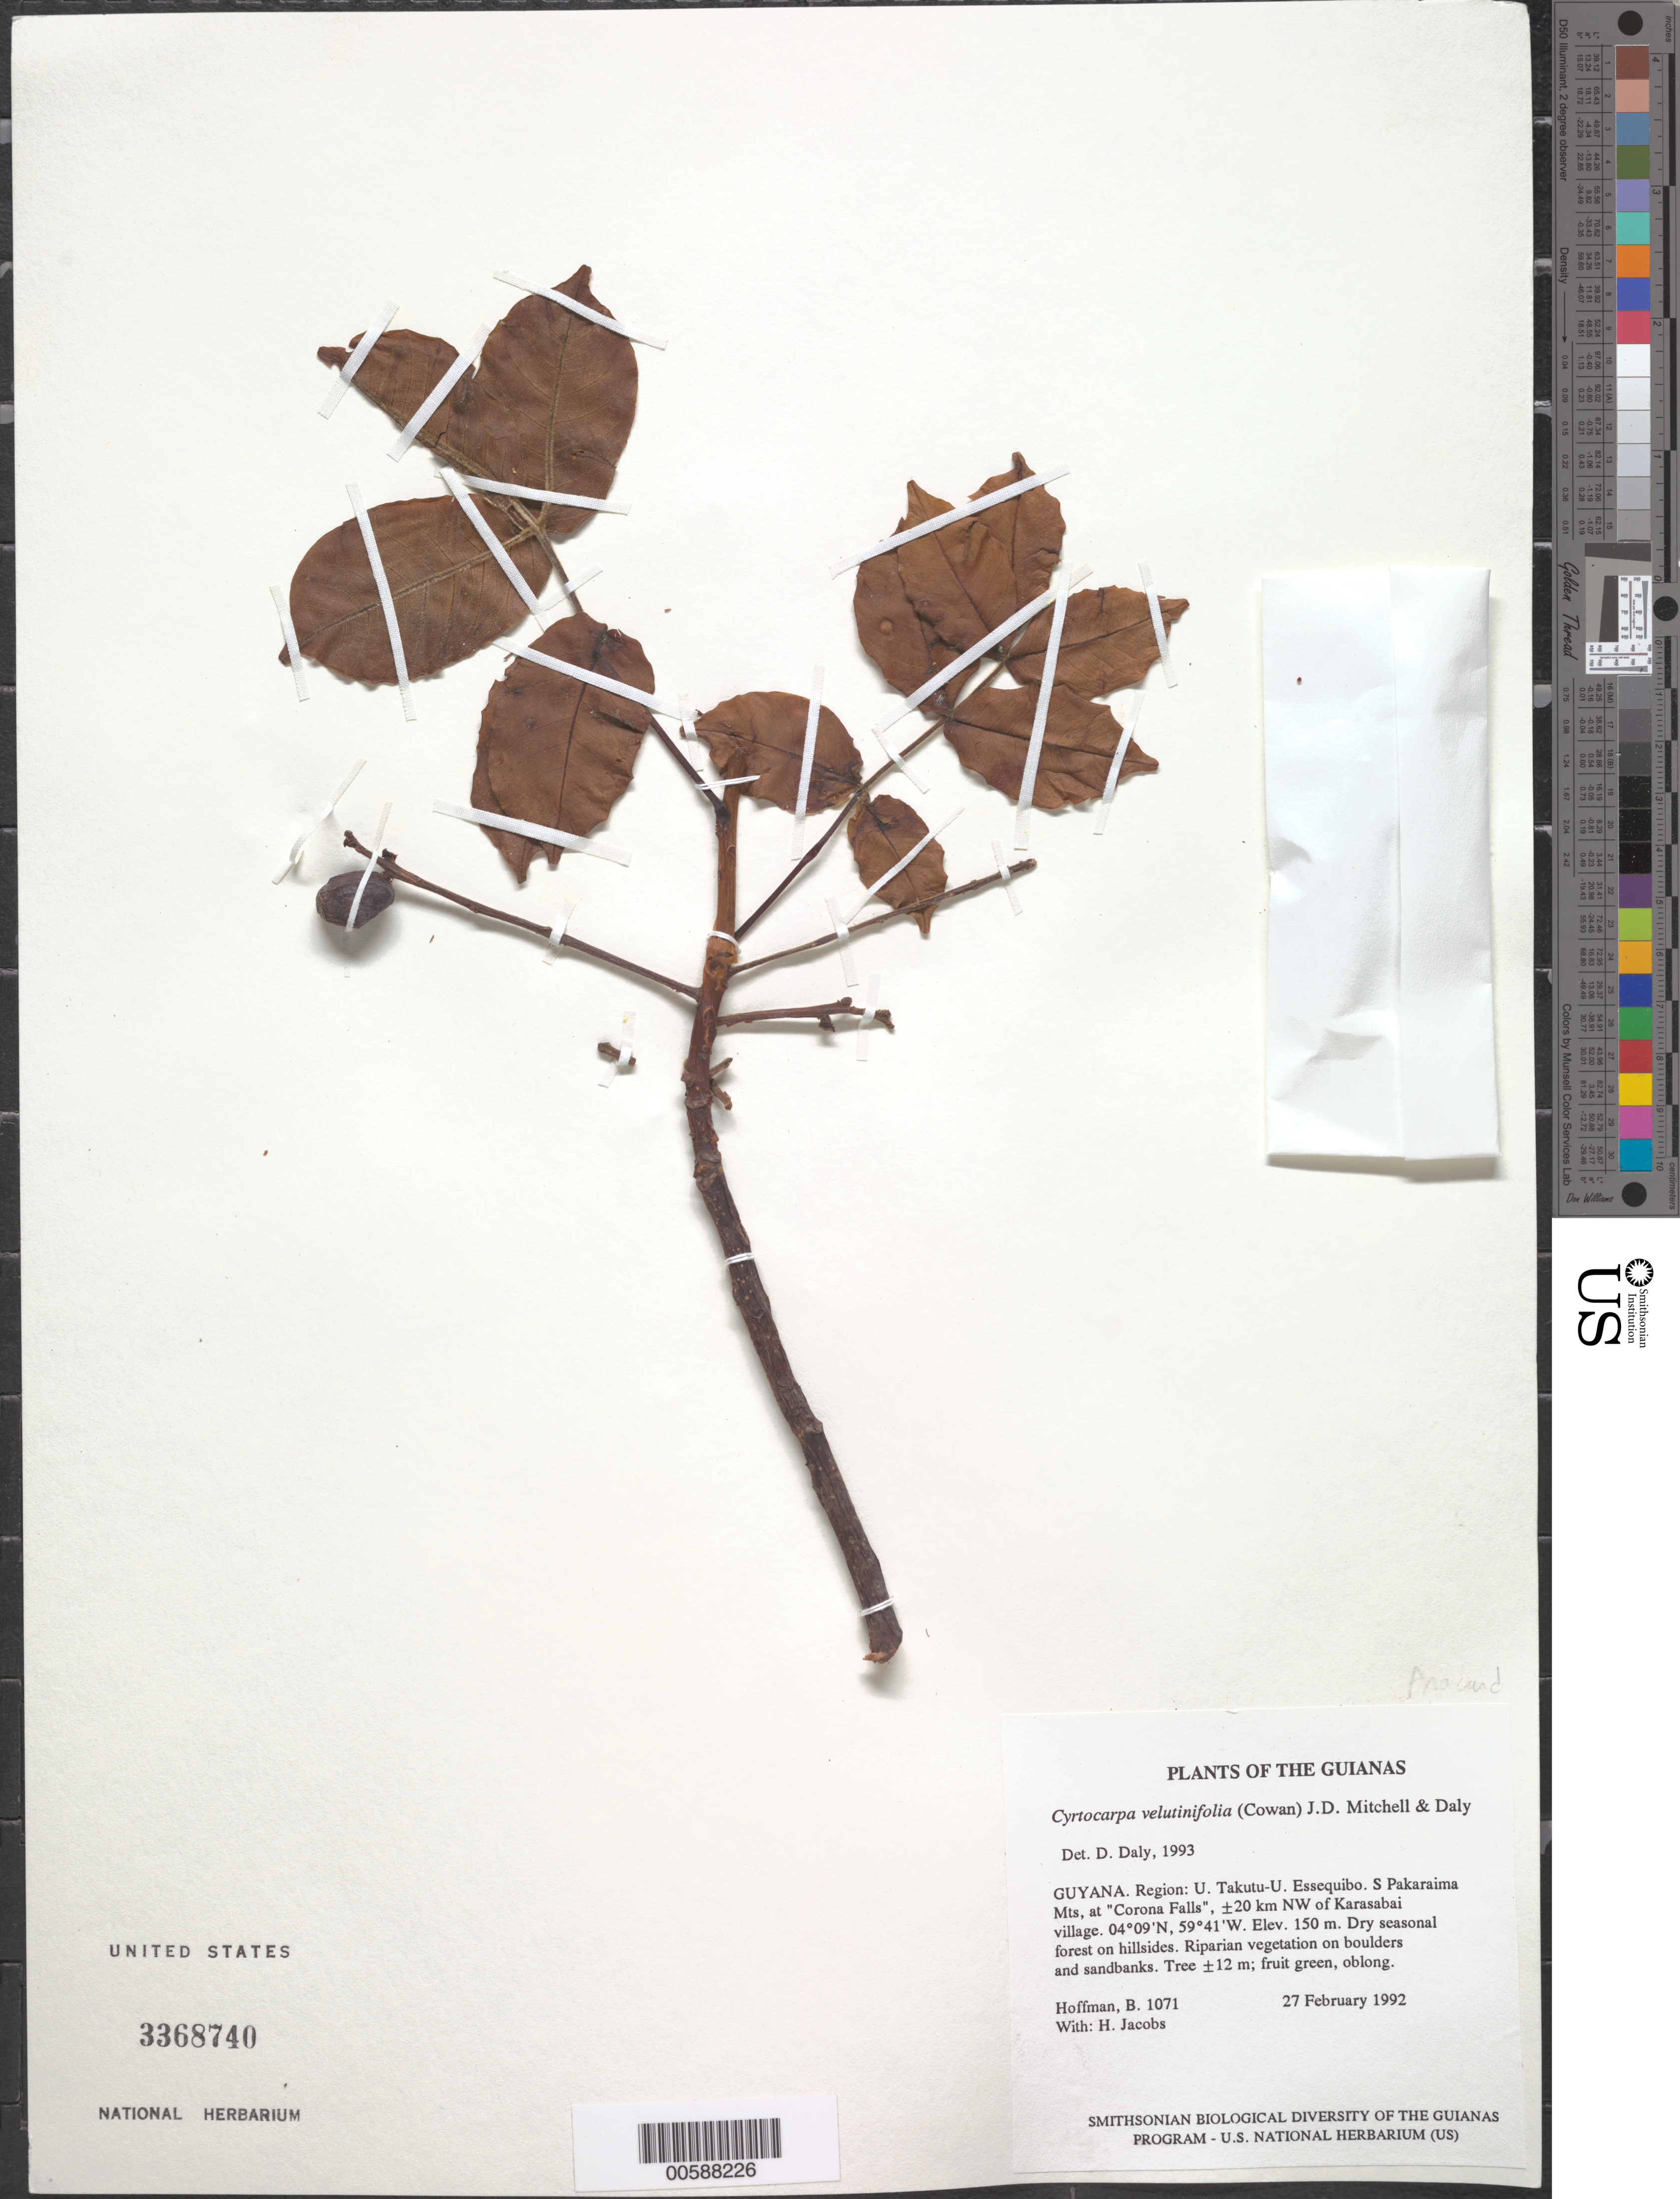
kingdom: Plantae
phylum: Tracheophyta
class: Magnoliopsida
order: Sapindales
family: Anacardiaceae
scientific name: Uniostium velutinifolium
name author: (R.S. Cowan) J.D. Mitch. & Daly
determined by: Mitchell, John D.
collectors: B. Hoffman & H. Jacobs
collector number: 1071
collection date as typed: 27 February 1992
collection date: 1992-02-27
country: Guyana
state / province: U. Takutu-U. Essequibo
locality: S Pakaraima Mts, at "Corona Falls", ±20 km NW of Karasabai village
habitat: Dry seasonal forest on hillsides. Riparian vegetation on boulders and sandbanks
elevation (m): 150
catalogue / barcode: US 3368740